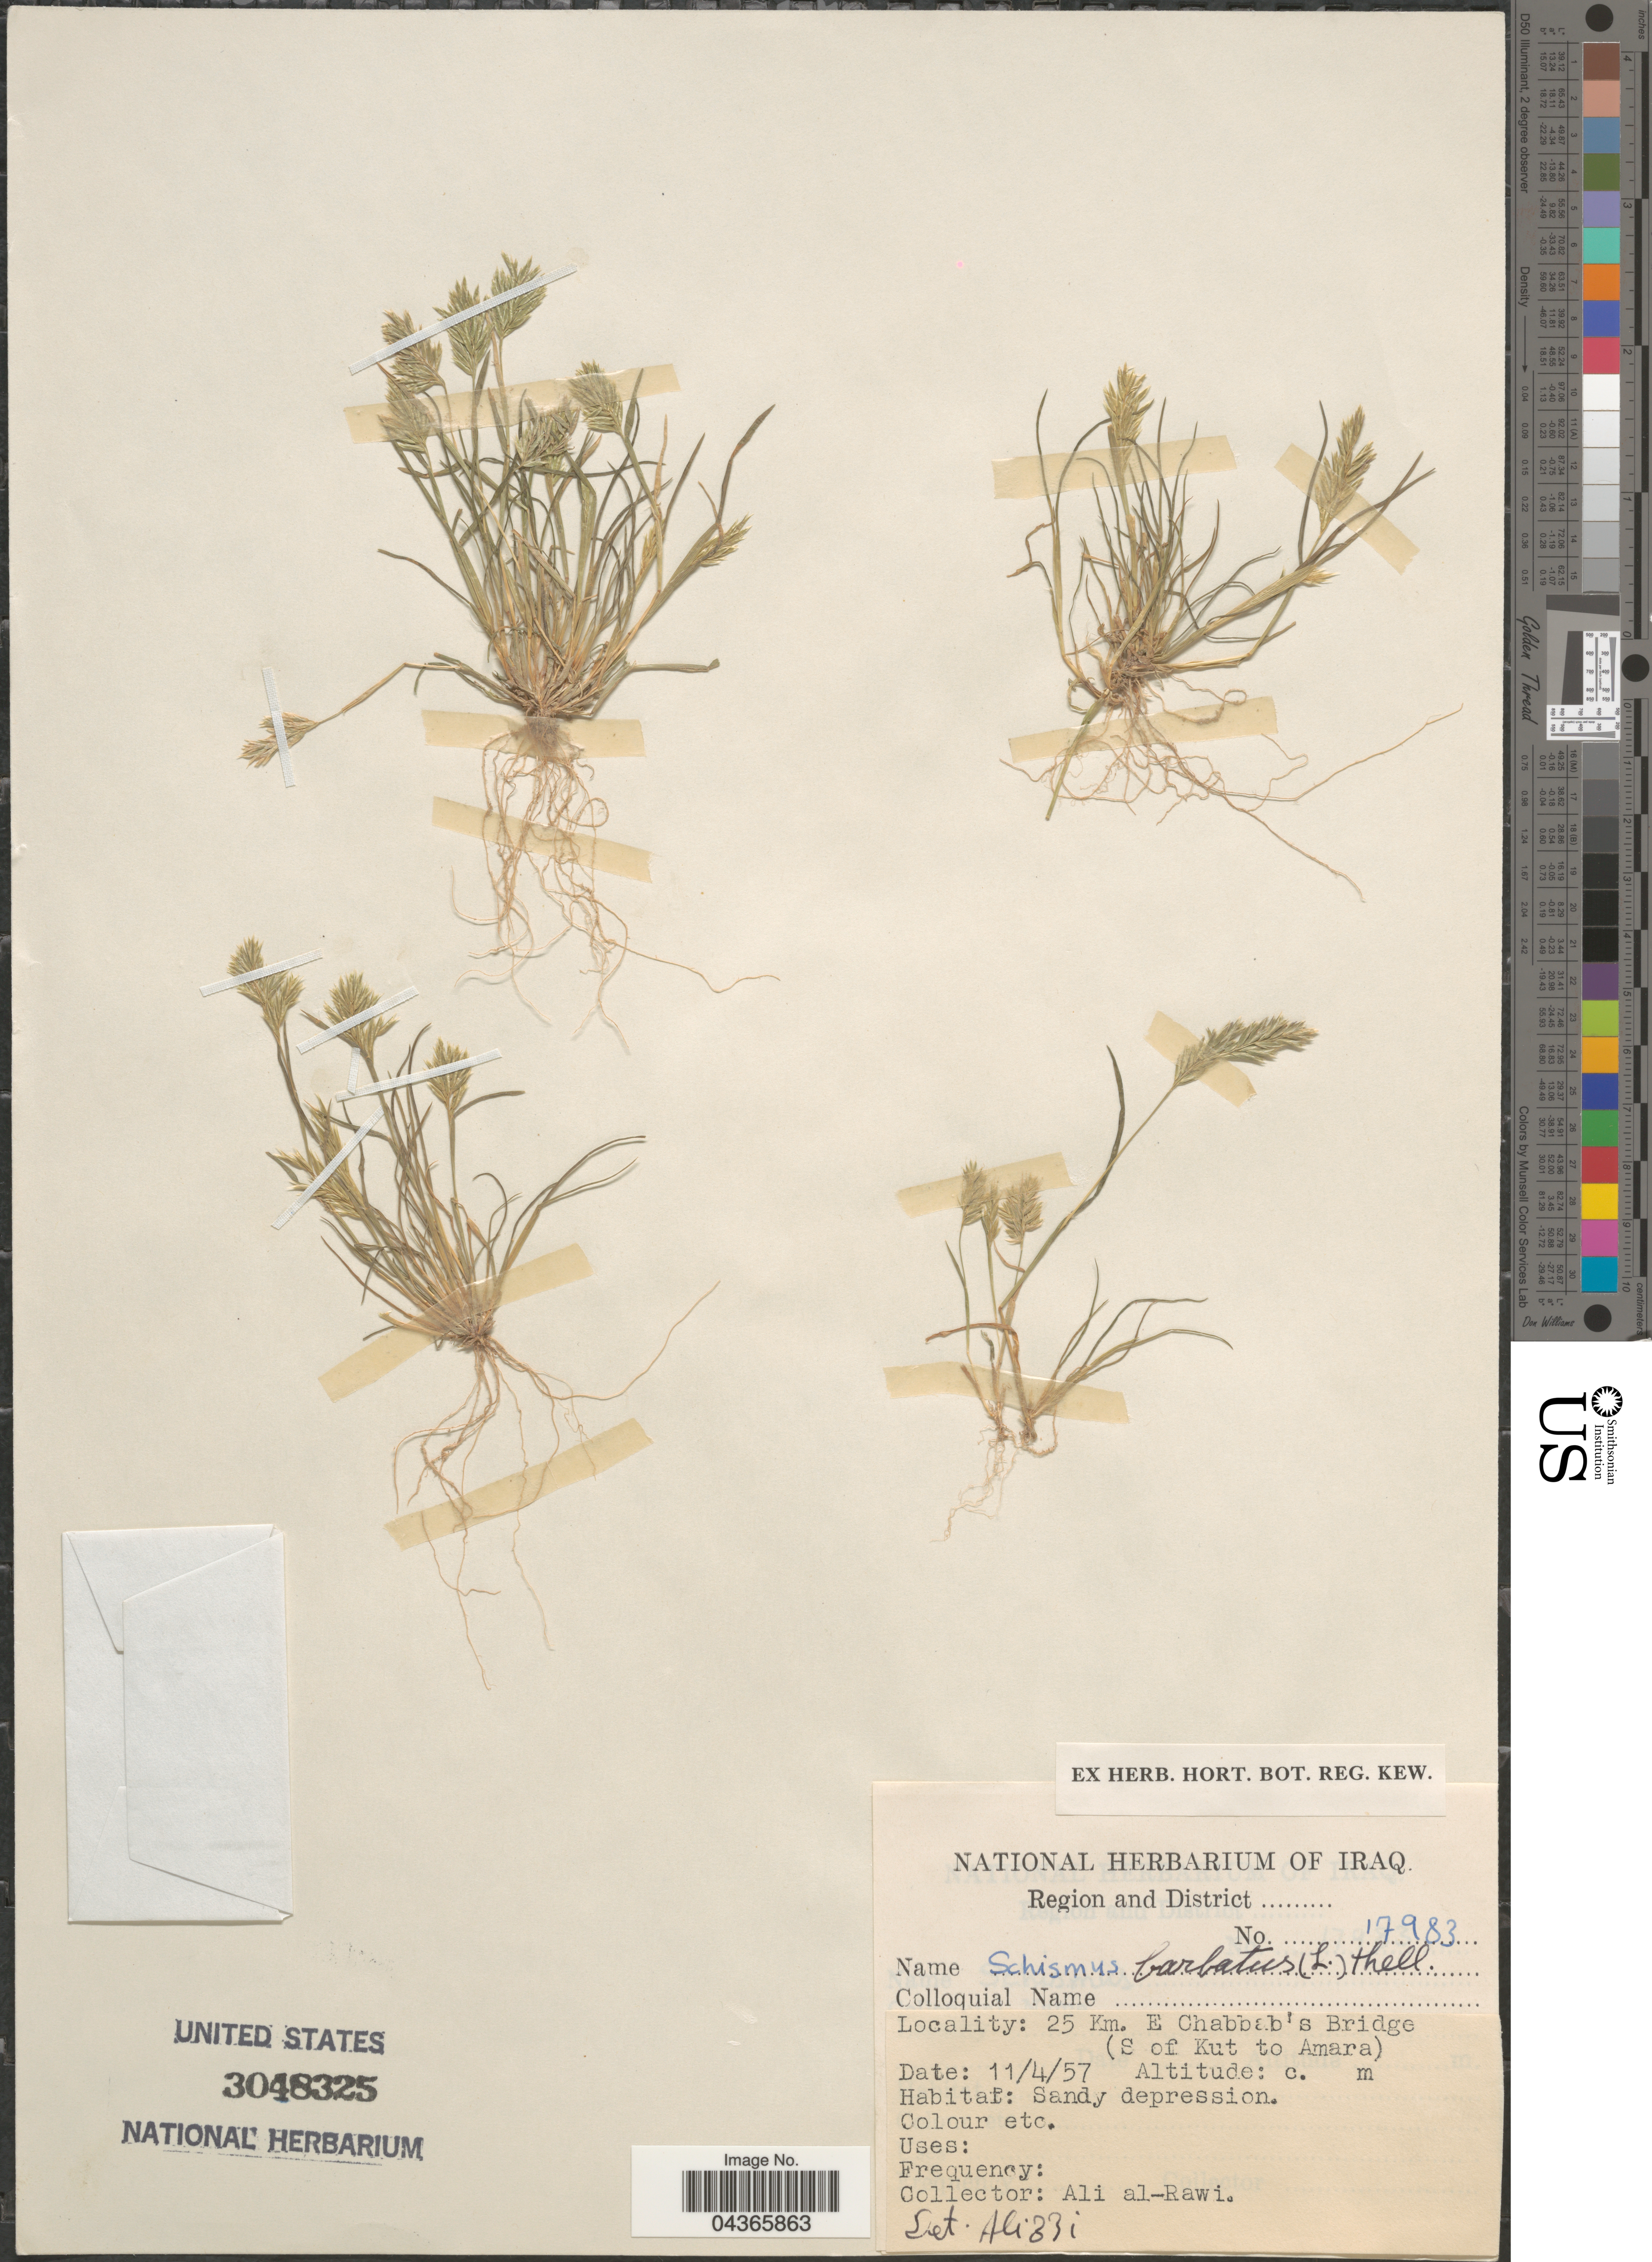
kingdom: Plantae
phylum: Tracheophyta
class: Liliopsida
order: Poales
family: Poaceae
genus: Schismus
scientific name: Schismus barbatus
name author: (L.) Thell.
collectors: A. al Rawi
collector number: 17983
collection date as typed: Transcribed d/m/y: 11/4/57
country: Iraq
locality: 25 Km. E Chabbab's Bridge (S of Kut to Amara).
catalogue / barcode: US 3048325